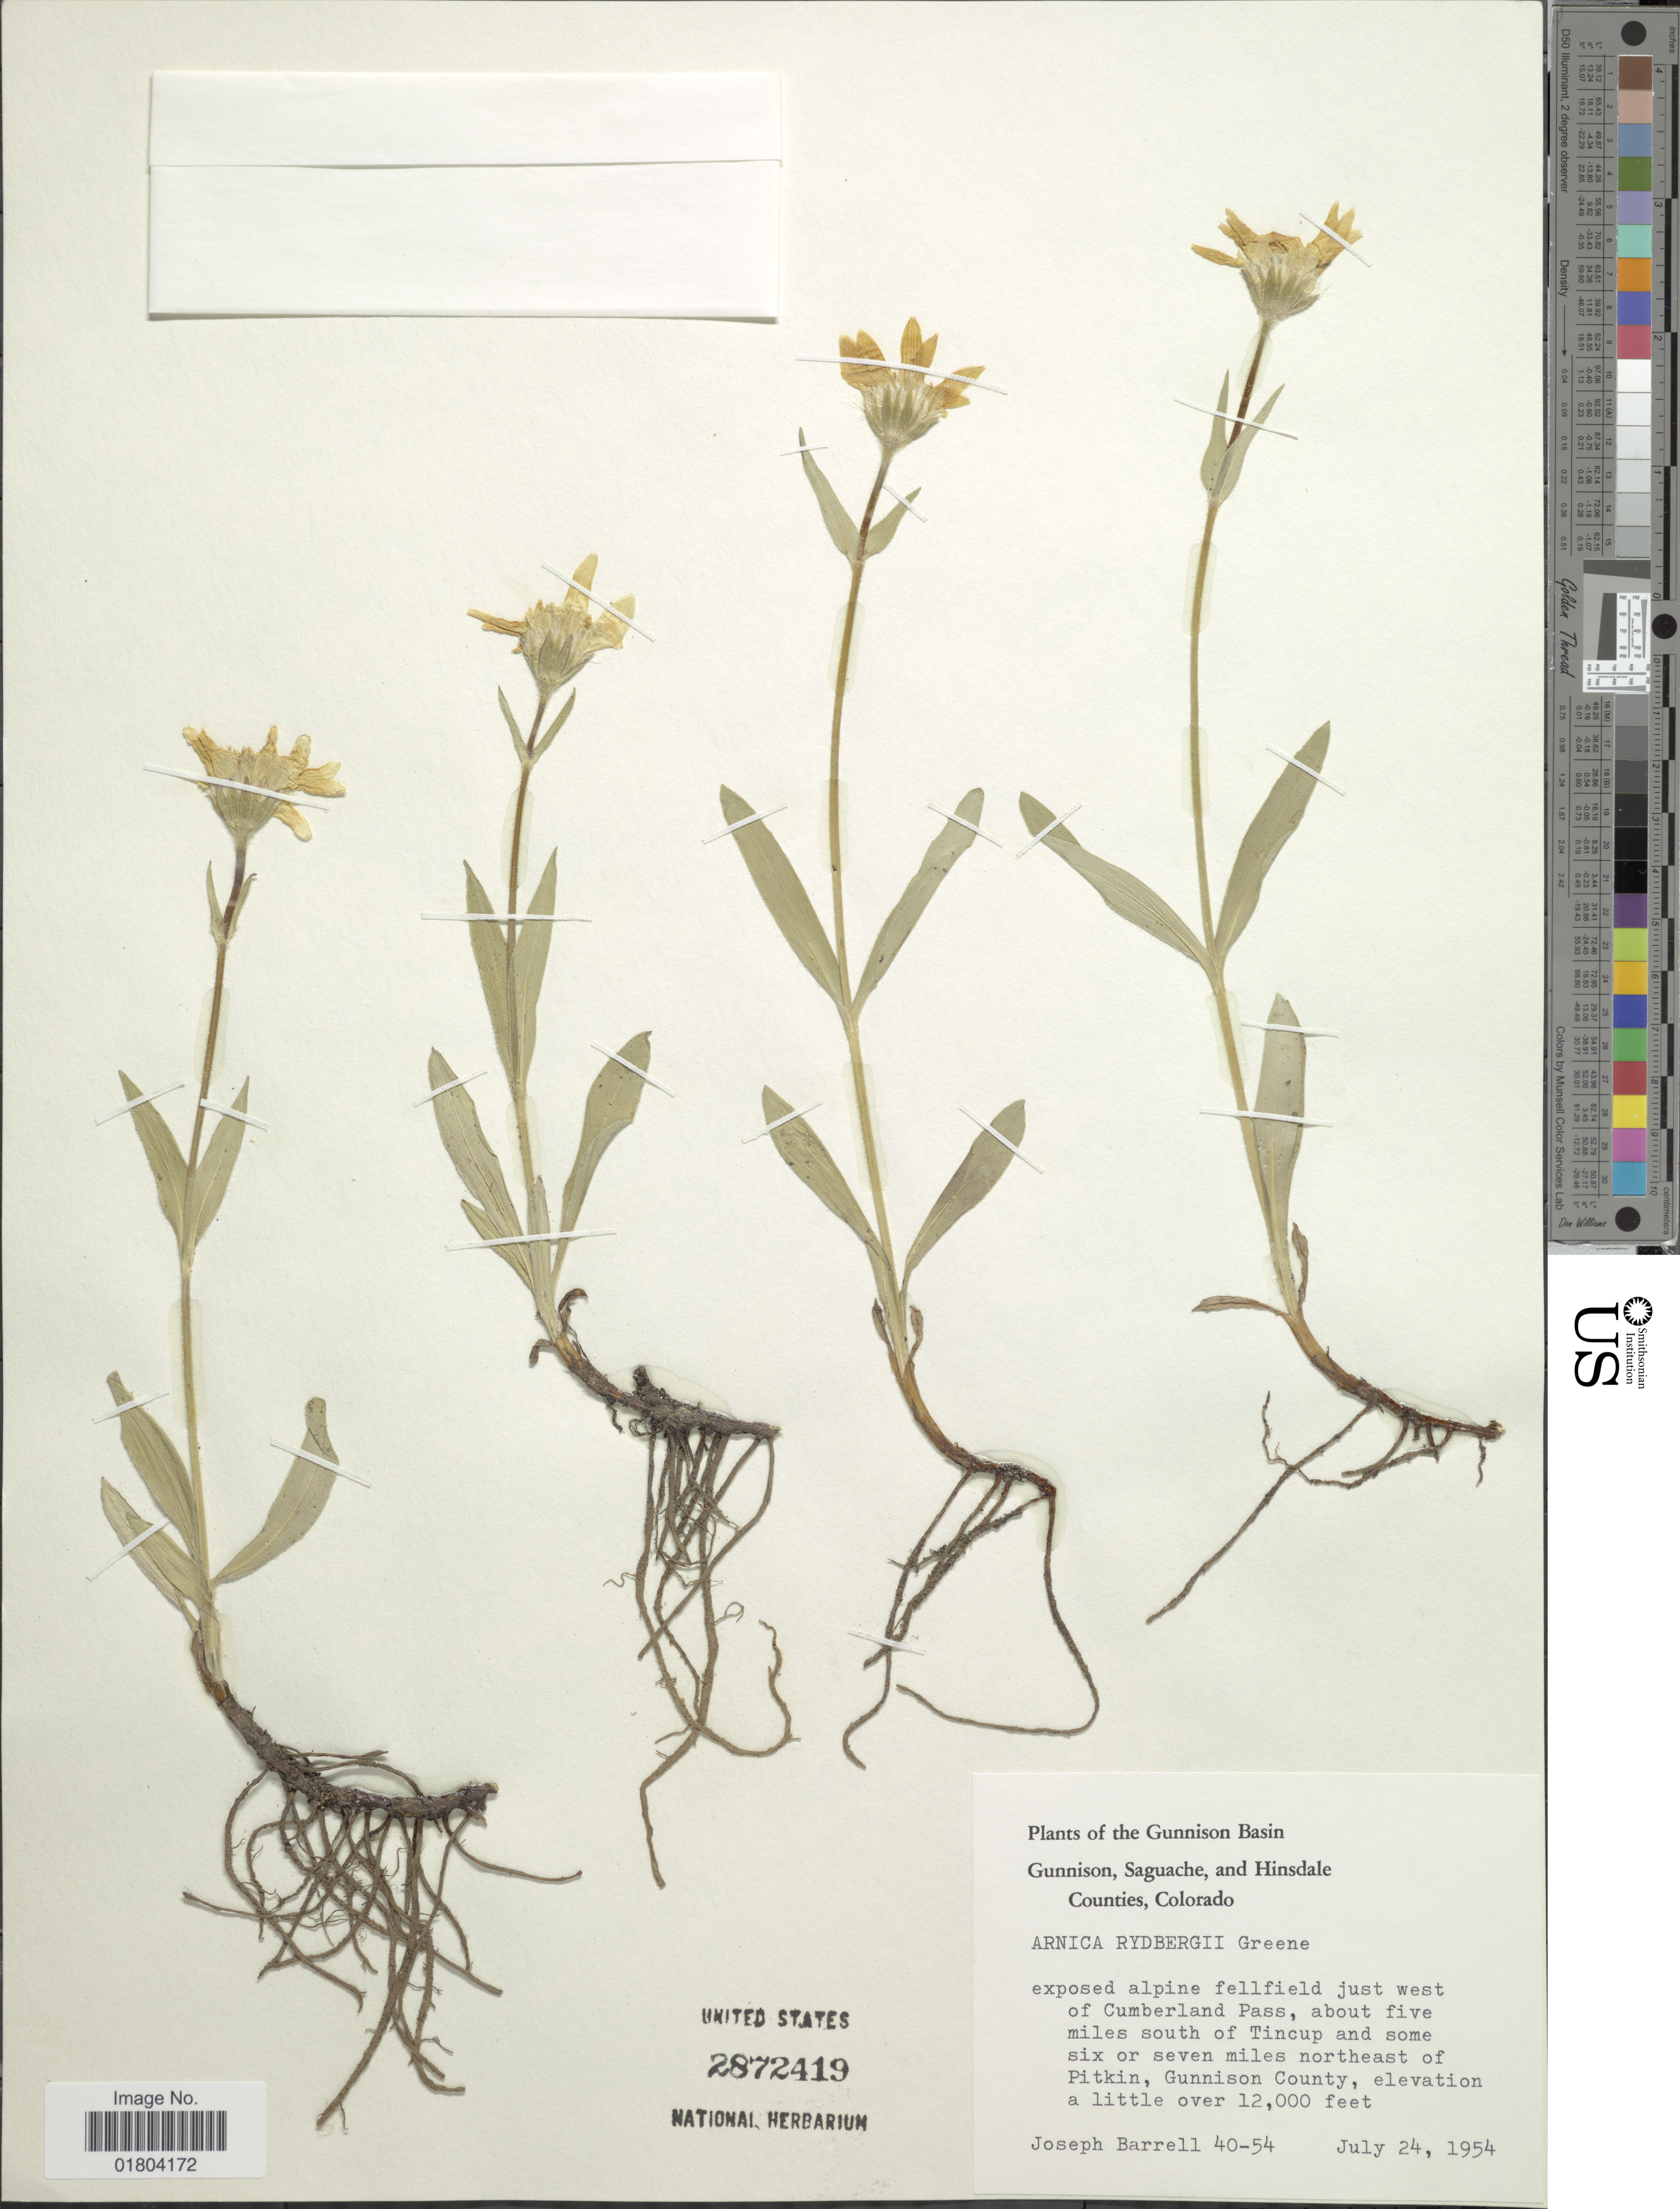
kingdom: Plantae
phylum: Tracheophyta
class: Magnoliopsida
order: Asterales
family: Asteraceae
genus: Arnica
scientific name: Arnica rydbergii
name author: Greene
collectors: J. Barrell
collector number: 40-54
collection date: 1954-07-24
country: United States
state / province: Colorado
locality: The Gunnison basin Gunnison, Saguache, and Hinsdale Counties, exposed alpine fellfield just west of Cumberland Pass, about five miles south of Tincup and some six or seven miles northeast of Pitkin, Gunnison County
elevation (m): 3658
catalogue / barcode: US 2872419